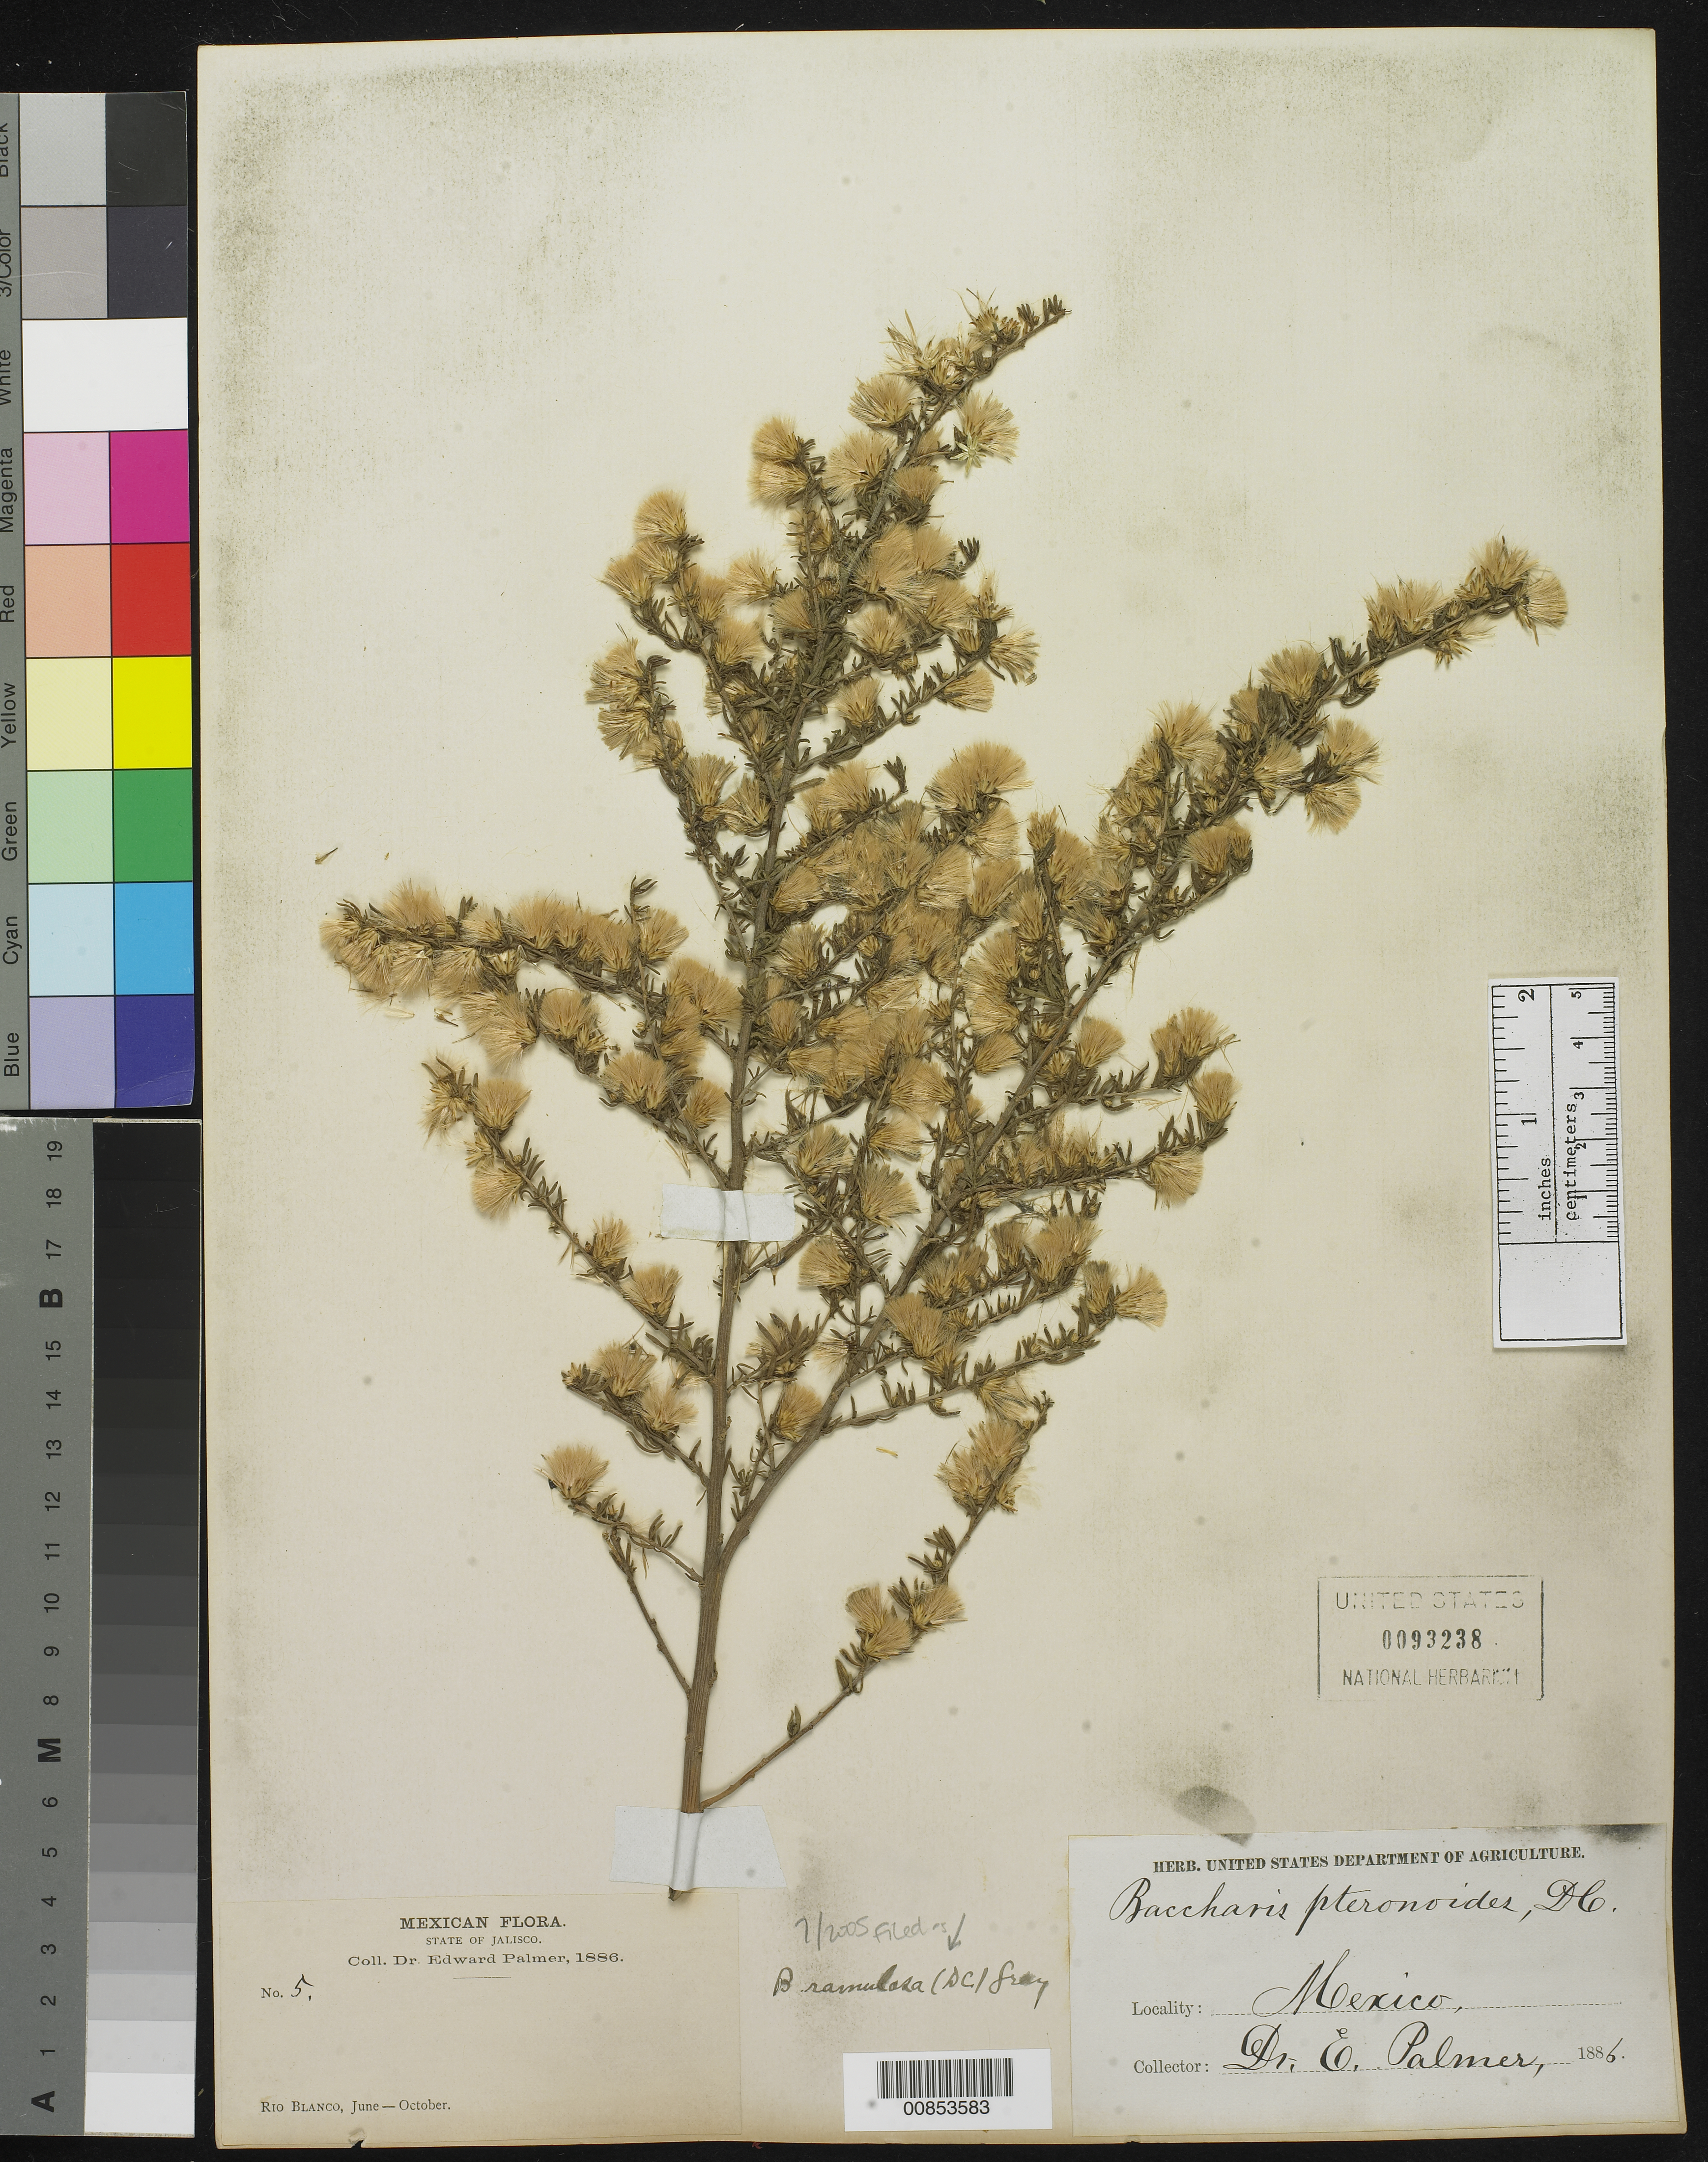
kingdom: Plantae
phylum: Tracheophyta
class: Magnoliopsida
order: Asterales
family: Asteraceae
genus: Baccharis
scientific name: Baccharis pteronioides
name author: DC.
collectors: E. Palmer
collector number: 5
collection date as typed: Jun 1886 to -- Oct 1886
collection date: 1886-06/1886-10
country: Mexico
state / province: Jalisco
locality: Rio Blanco, Jalisco.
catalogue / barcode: US 93238